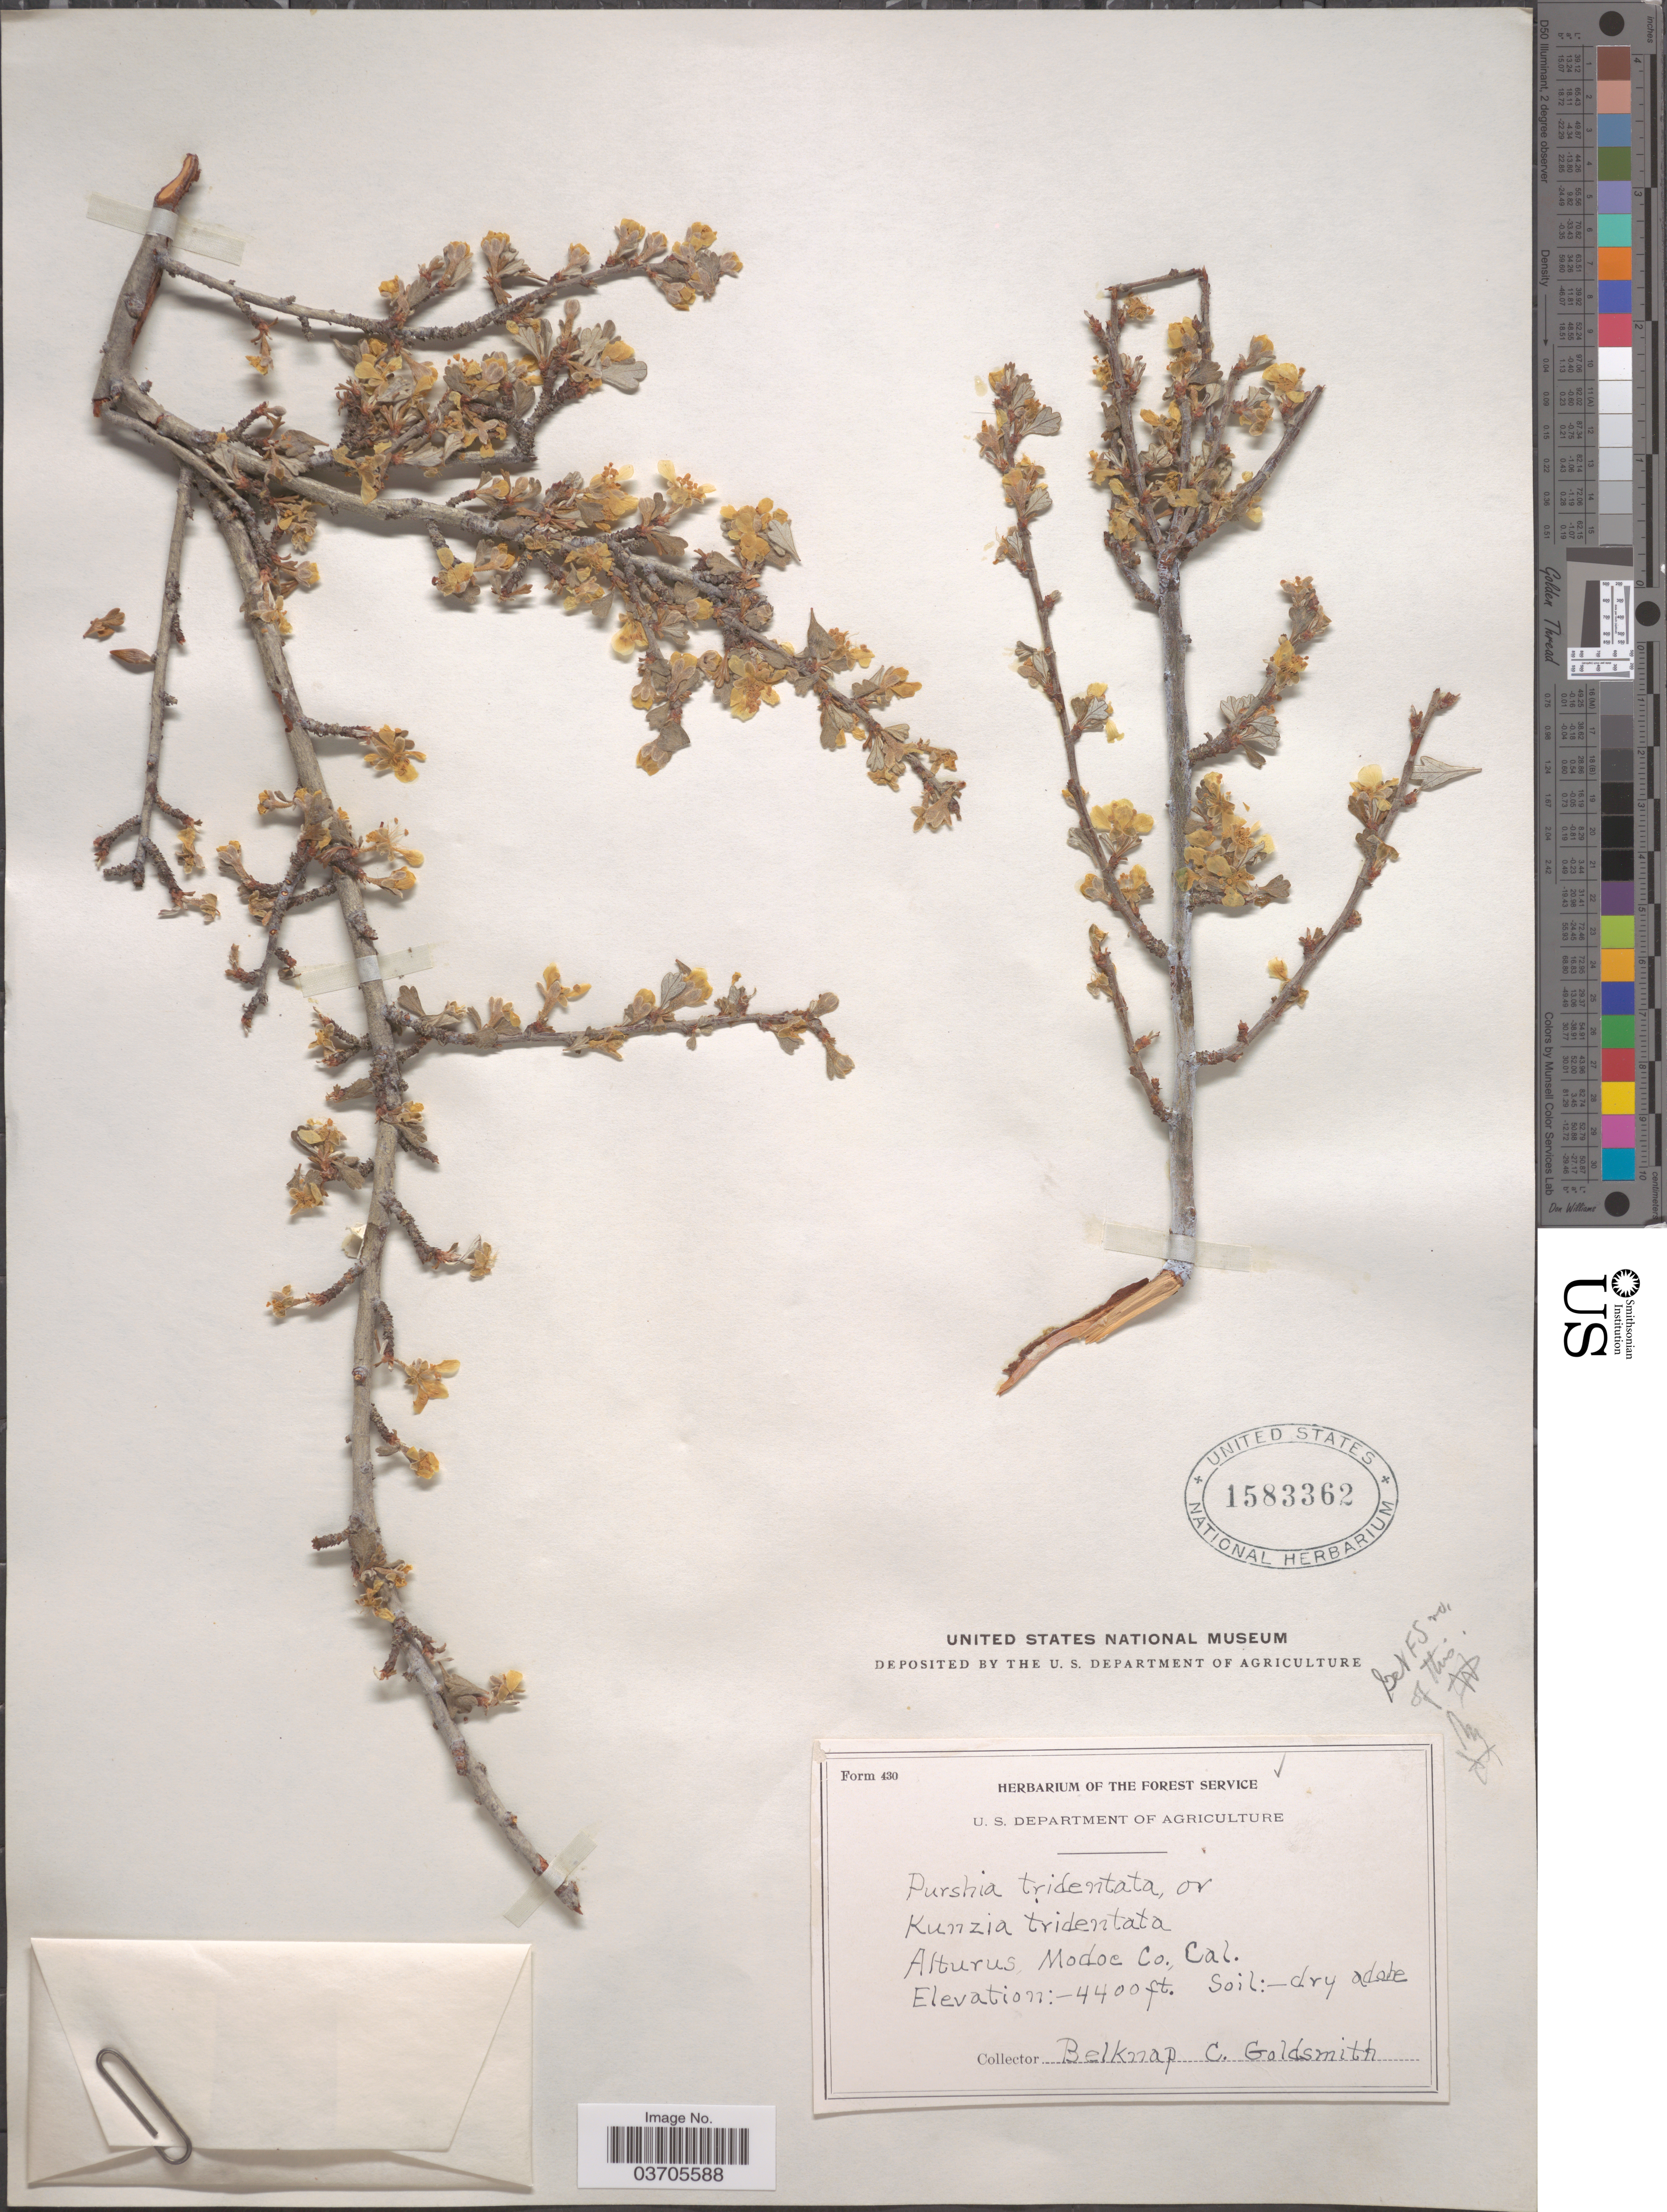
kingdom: Plantae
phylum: Tracheophyta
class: Magnoliopsida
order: Rosales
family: Rosaceae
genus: Purshia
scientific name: Purshia tridentata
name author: (Pursh) DC.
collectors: B. Goldsmith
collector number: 430?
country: United States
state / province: California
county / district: Modoc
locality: Alturus, Modoc Co.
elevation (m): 1341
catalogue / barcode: US 1583362